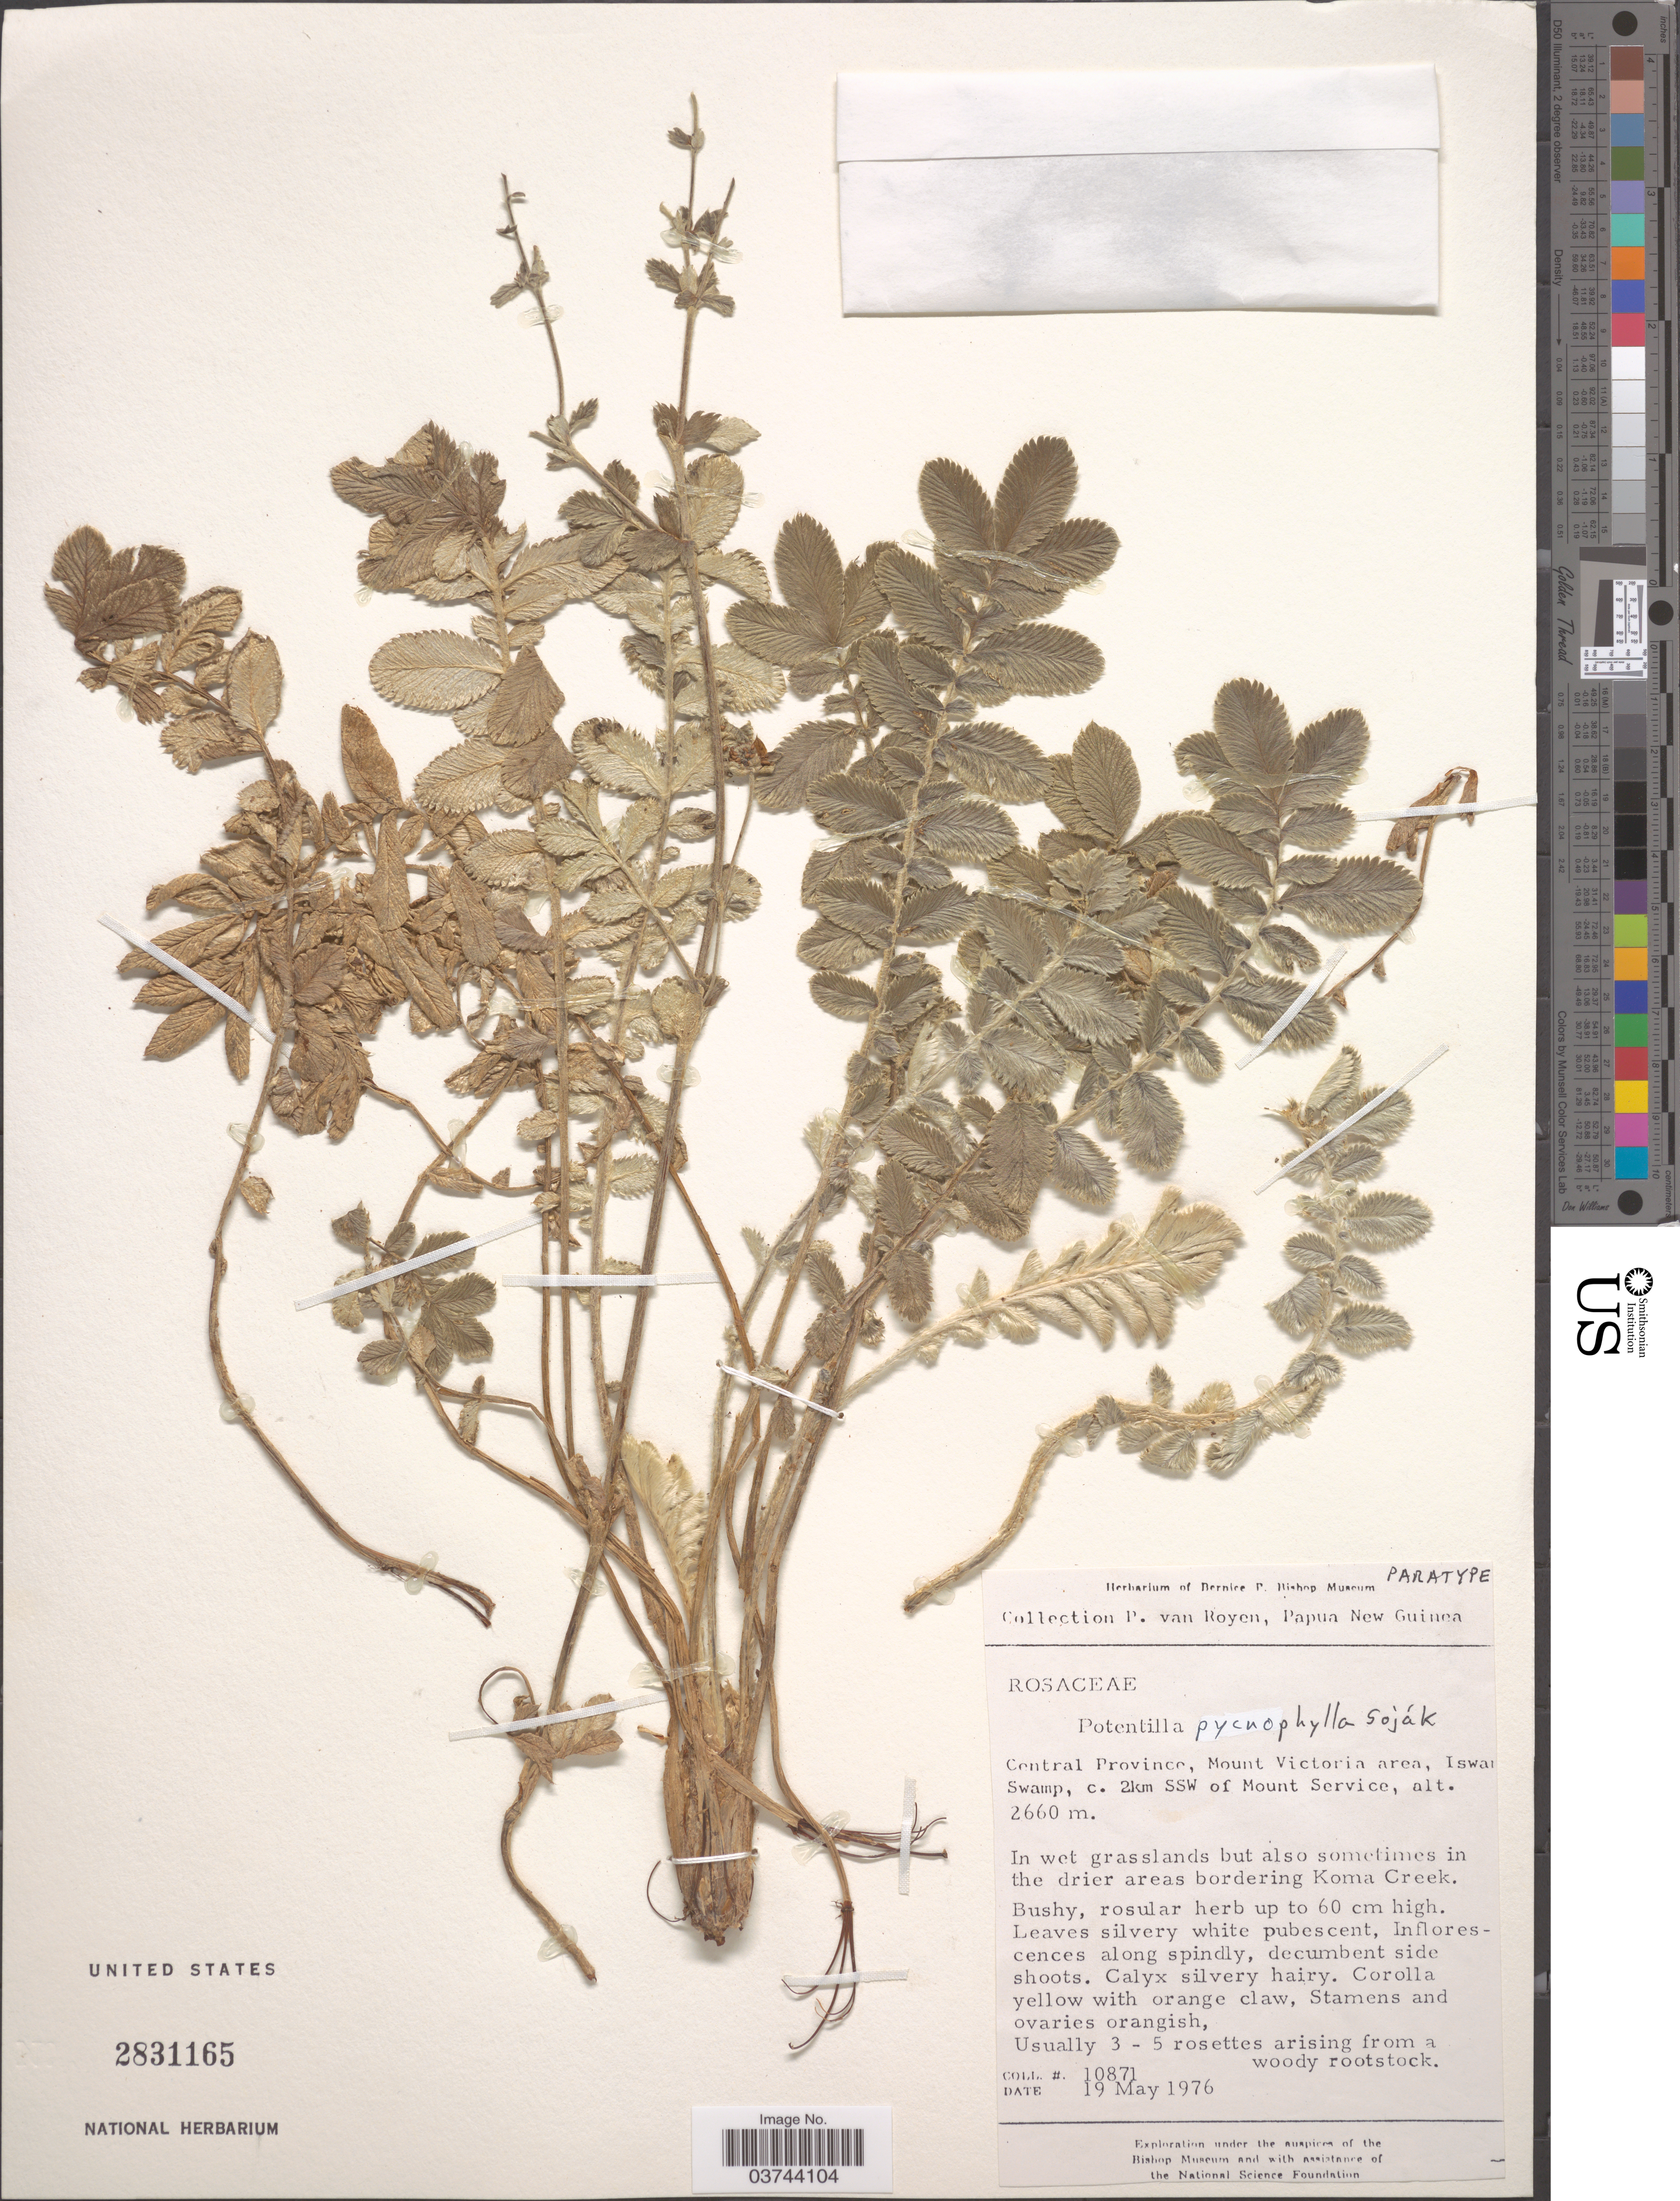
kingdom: Plantae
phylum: Tracheophyta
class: Magnoliopsida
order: Rosales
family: Rosaceae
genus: Potentilla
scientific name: Potentilla pycnophylla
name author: Soják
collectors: P. van Royen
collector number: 10871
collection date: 1976-05-19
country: Papua New Guinea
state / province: Central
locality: Mount Victoria area, Iswa [illegible text] Swamp, c. 2km SSW of Mount Service. In wet grasslands but also sometimes in the drier areas bordering Koma Creek.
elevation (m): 2660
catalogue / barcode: US 2831165